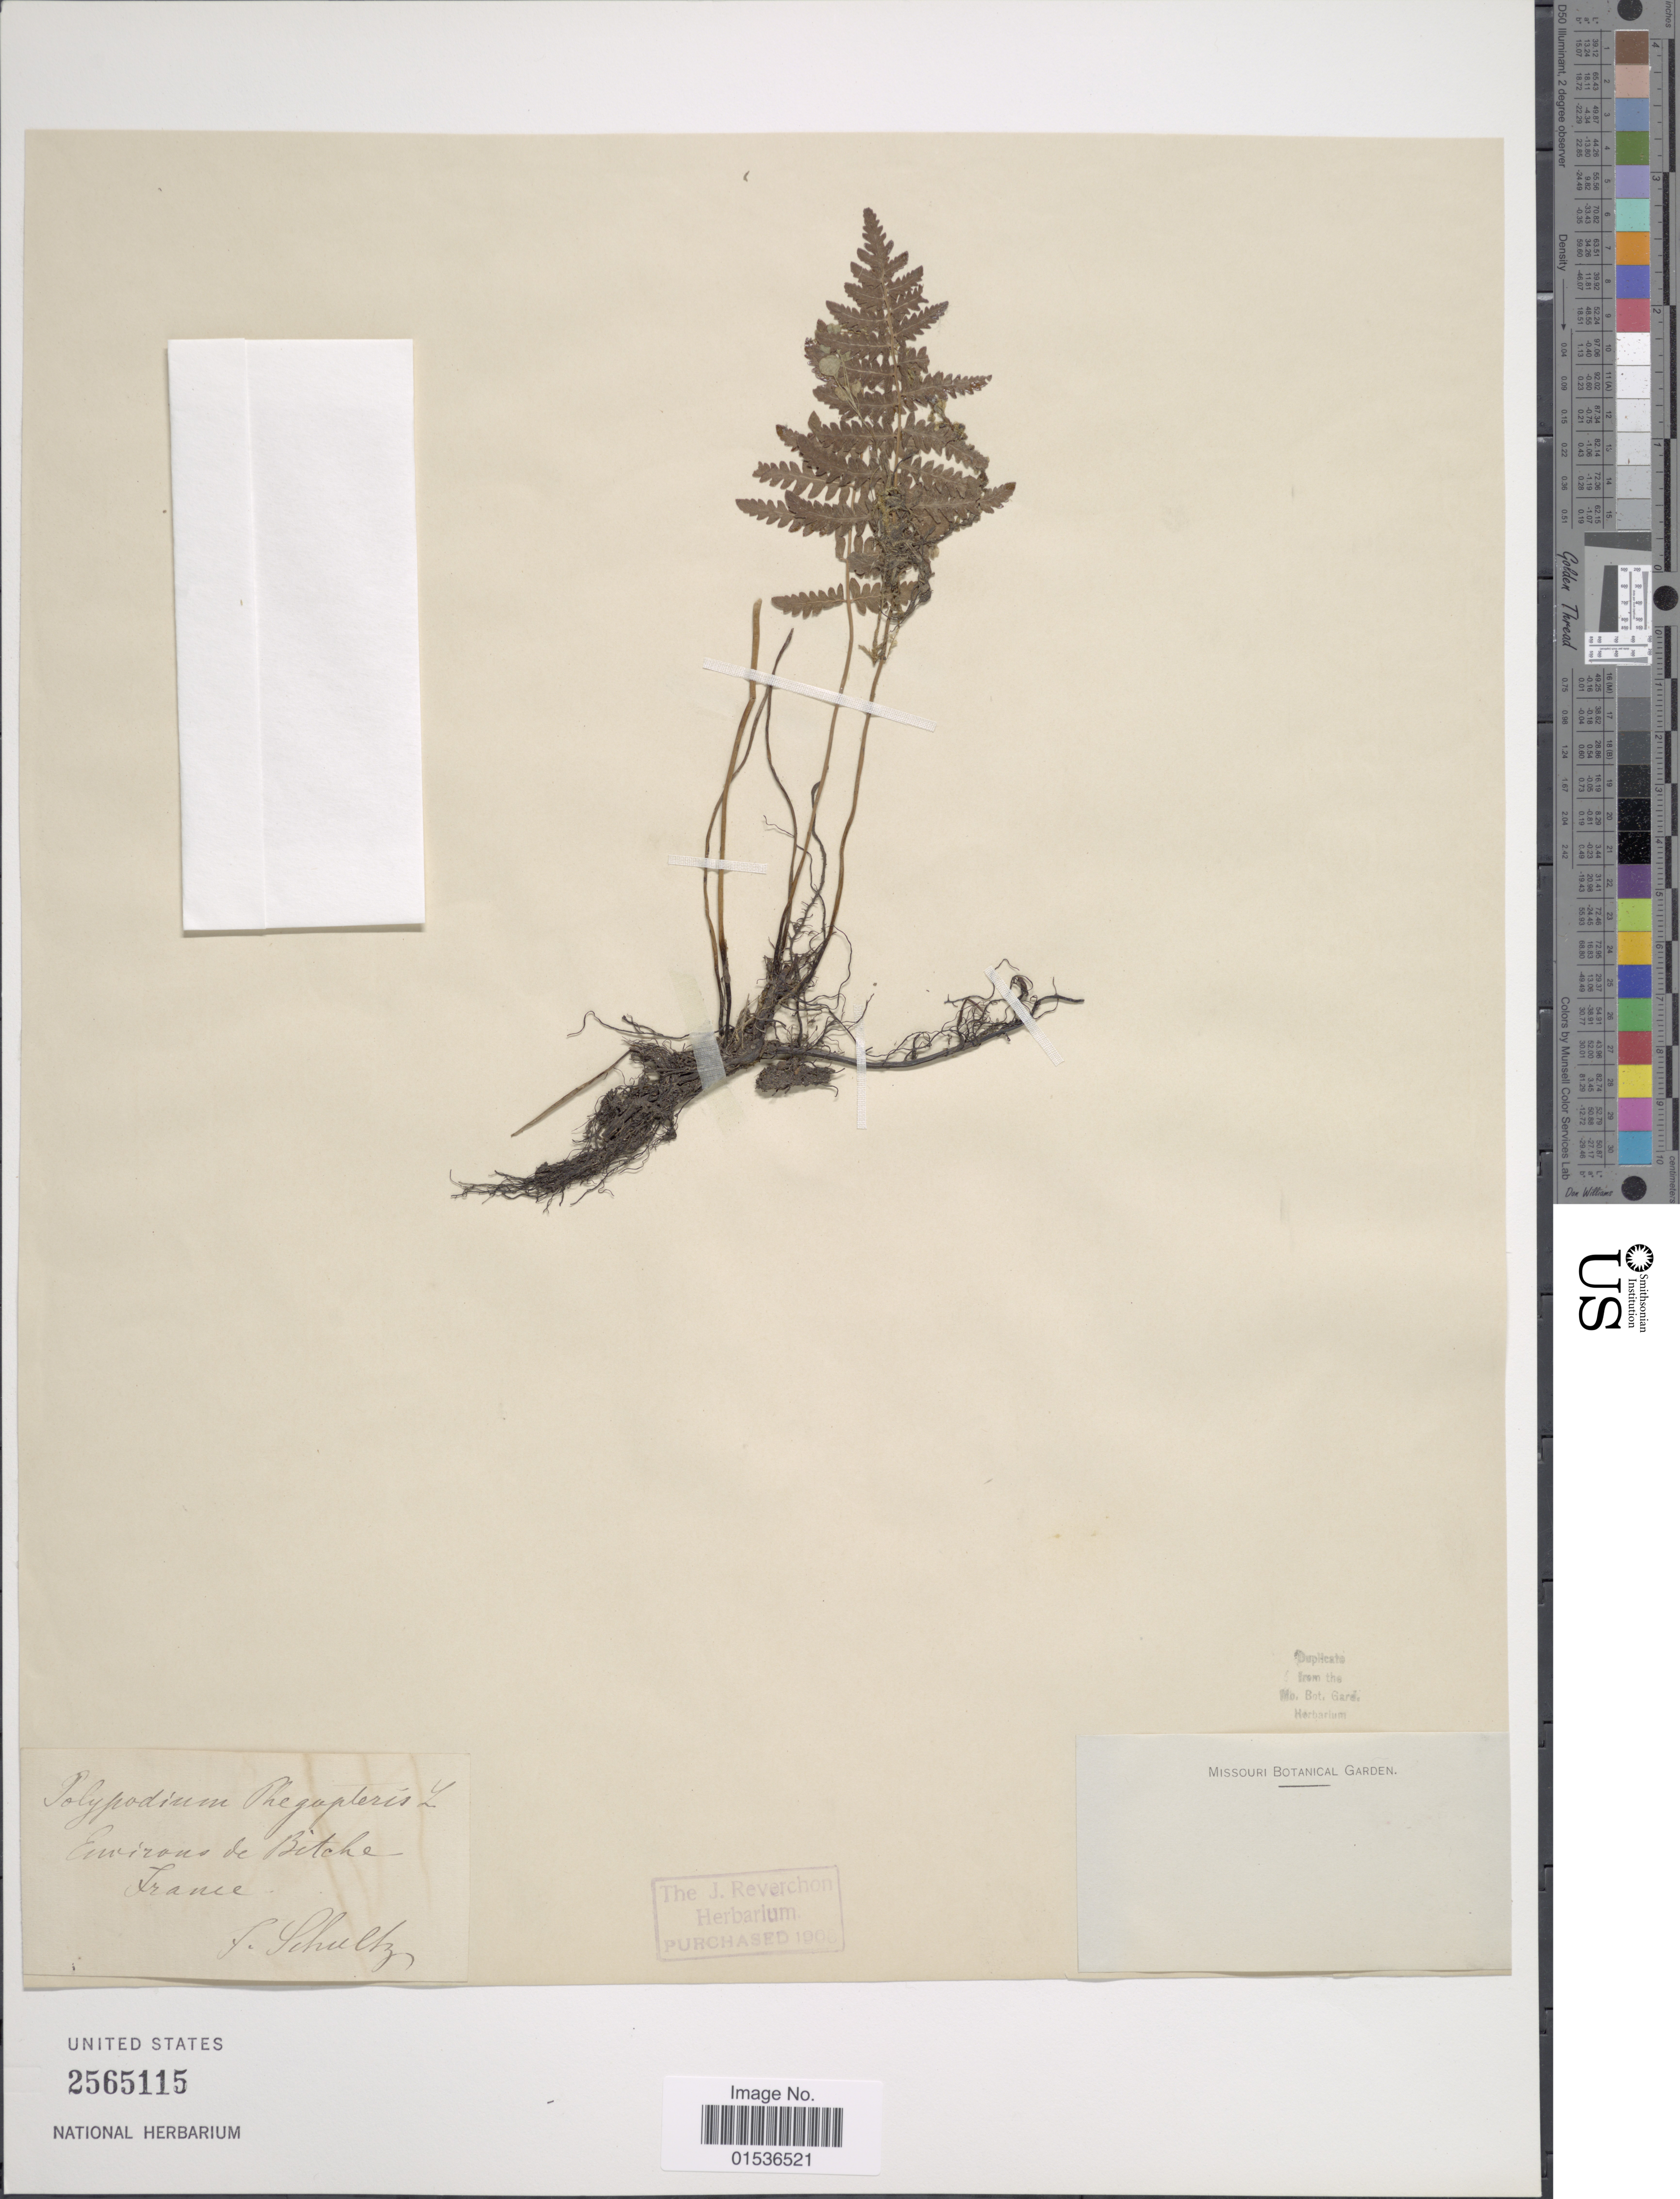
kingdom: Plantae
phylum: Tracheophyta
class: Polypodiopsida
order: Polypodiales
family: Thelypteridaceae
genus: Phegopteris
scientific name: Phegopteris connectilis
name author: (Michx.) Watt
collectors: F. Schultz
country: France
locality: Environs de Bitche, France.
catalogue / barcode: US 2565115